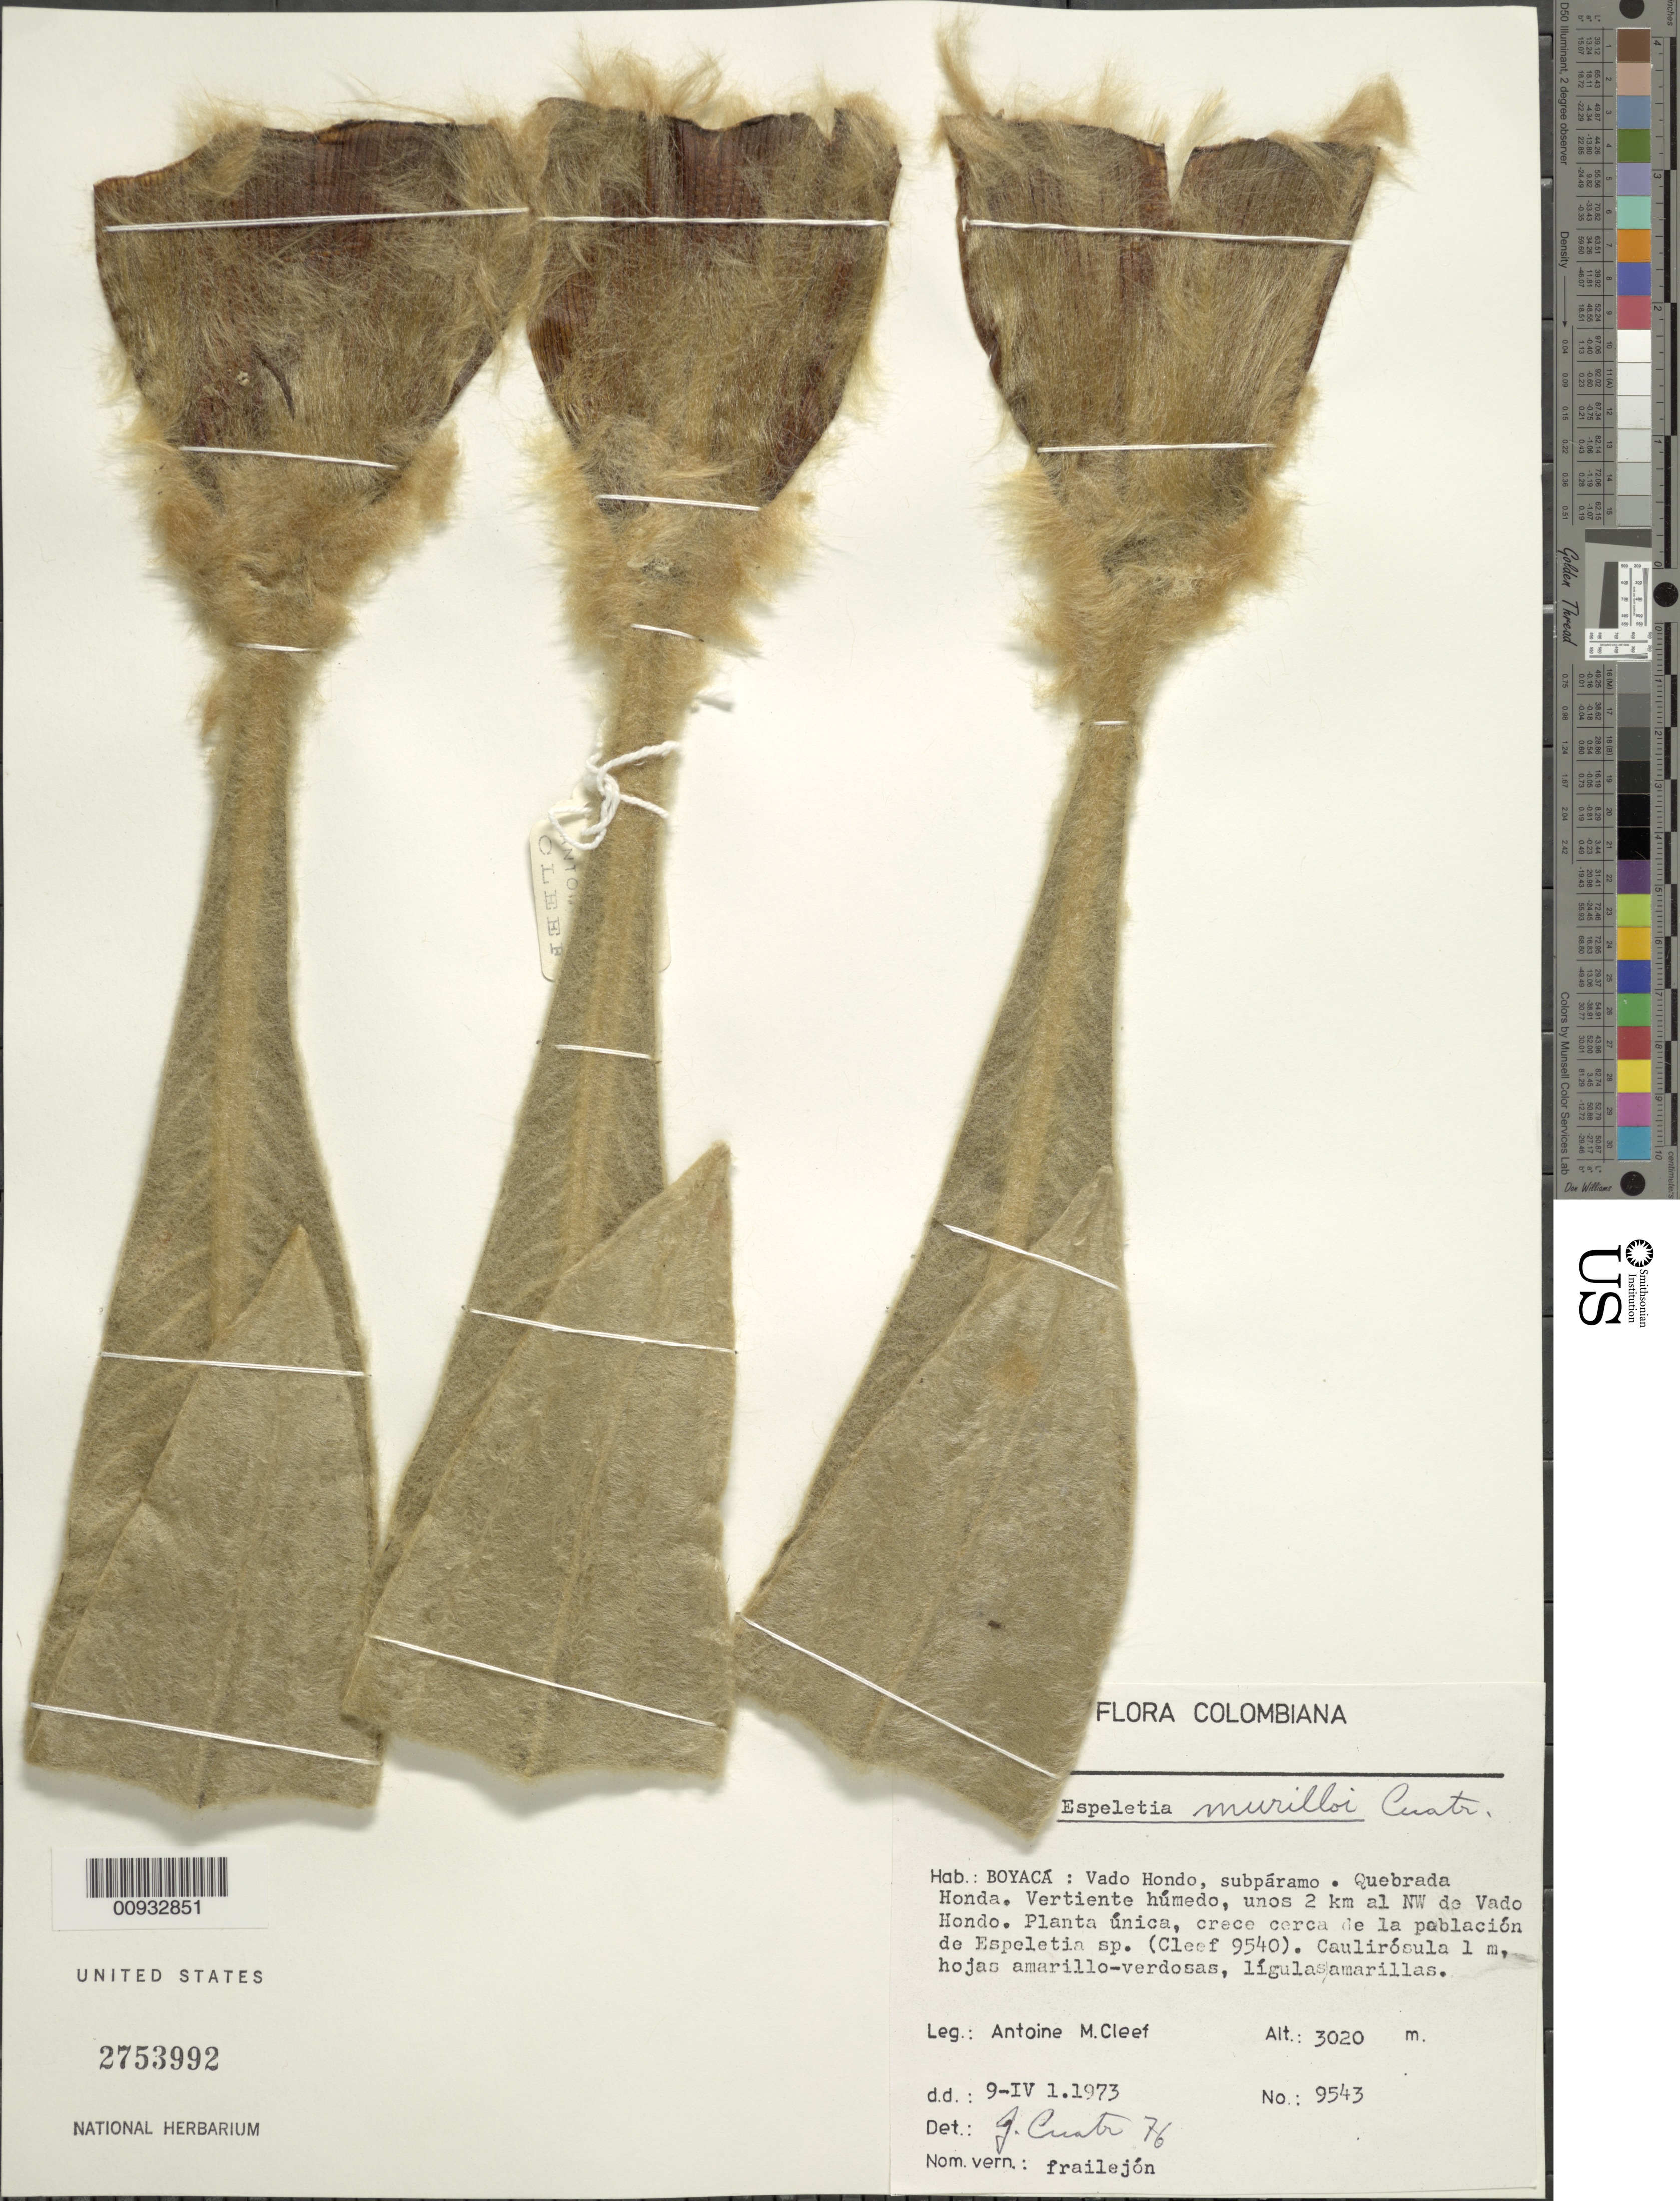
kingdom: Plantae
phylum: Tracheophyta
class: Magnoliopsida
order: Asterales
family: Asteraceae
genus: Espeletia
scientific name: Espeletia murilloi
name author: Cuatrec.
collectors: A. M. Cleef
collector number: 9543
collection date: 1973-04-09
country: Colombia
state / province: Boyacá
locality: Vado Hondo, Quebrada Honda, unos 2 km al NW de Vado Hondo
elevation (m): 3020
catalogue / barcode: US 2753992